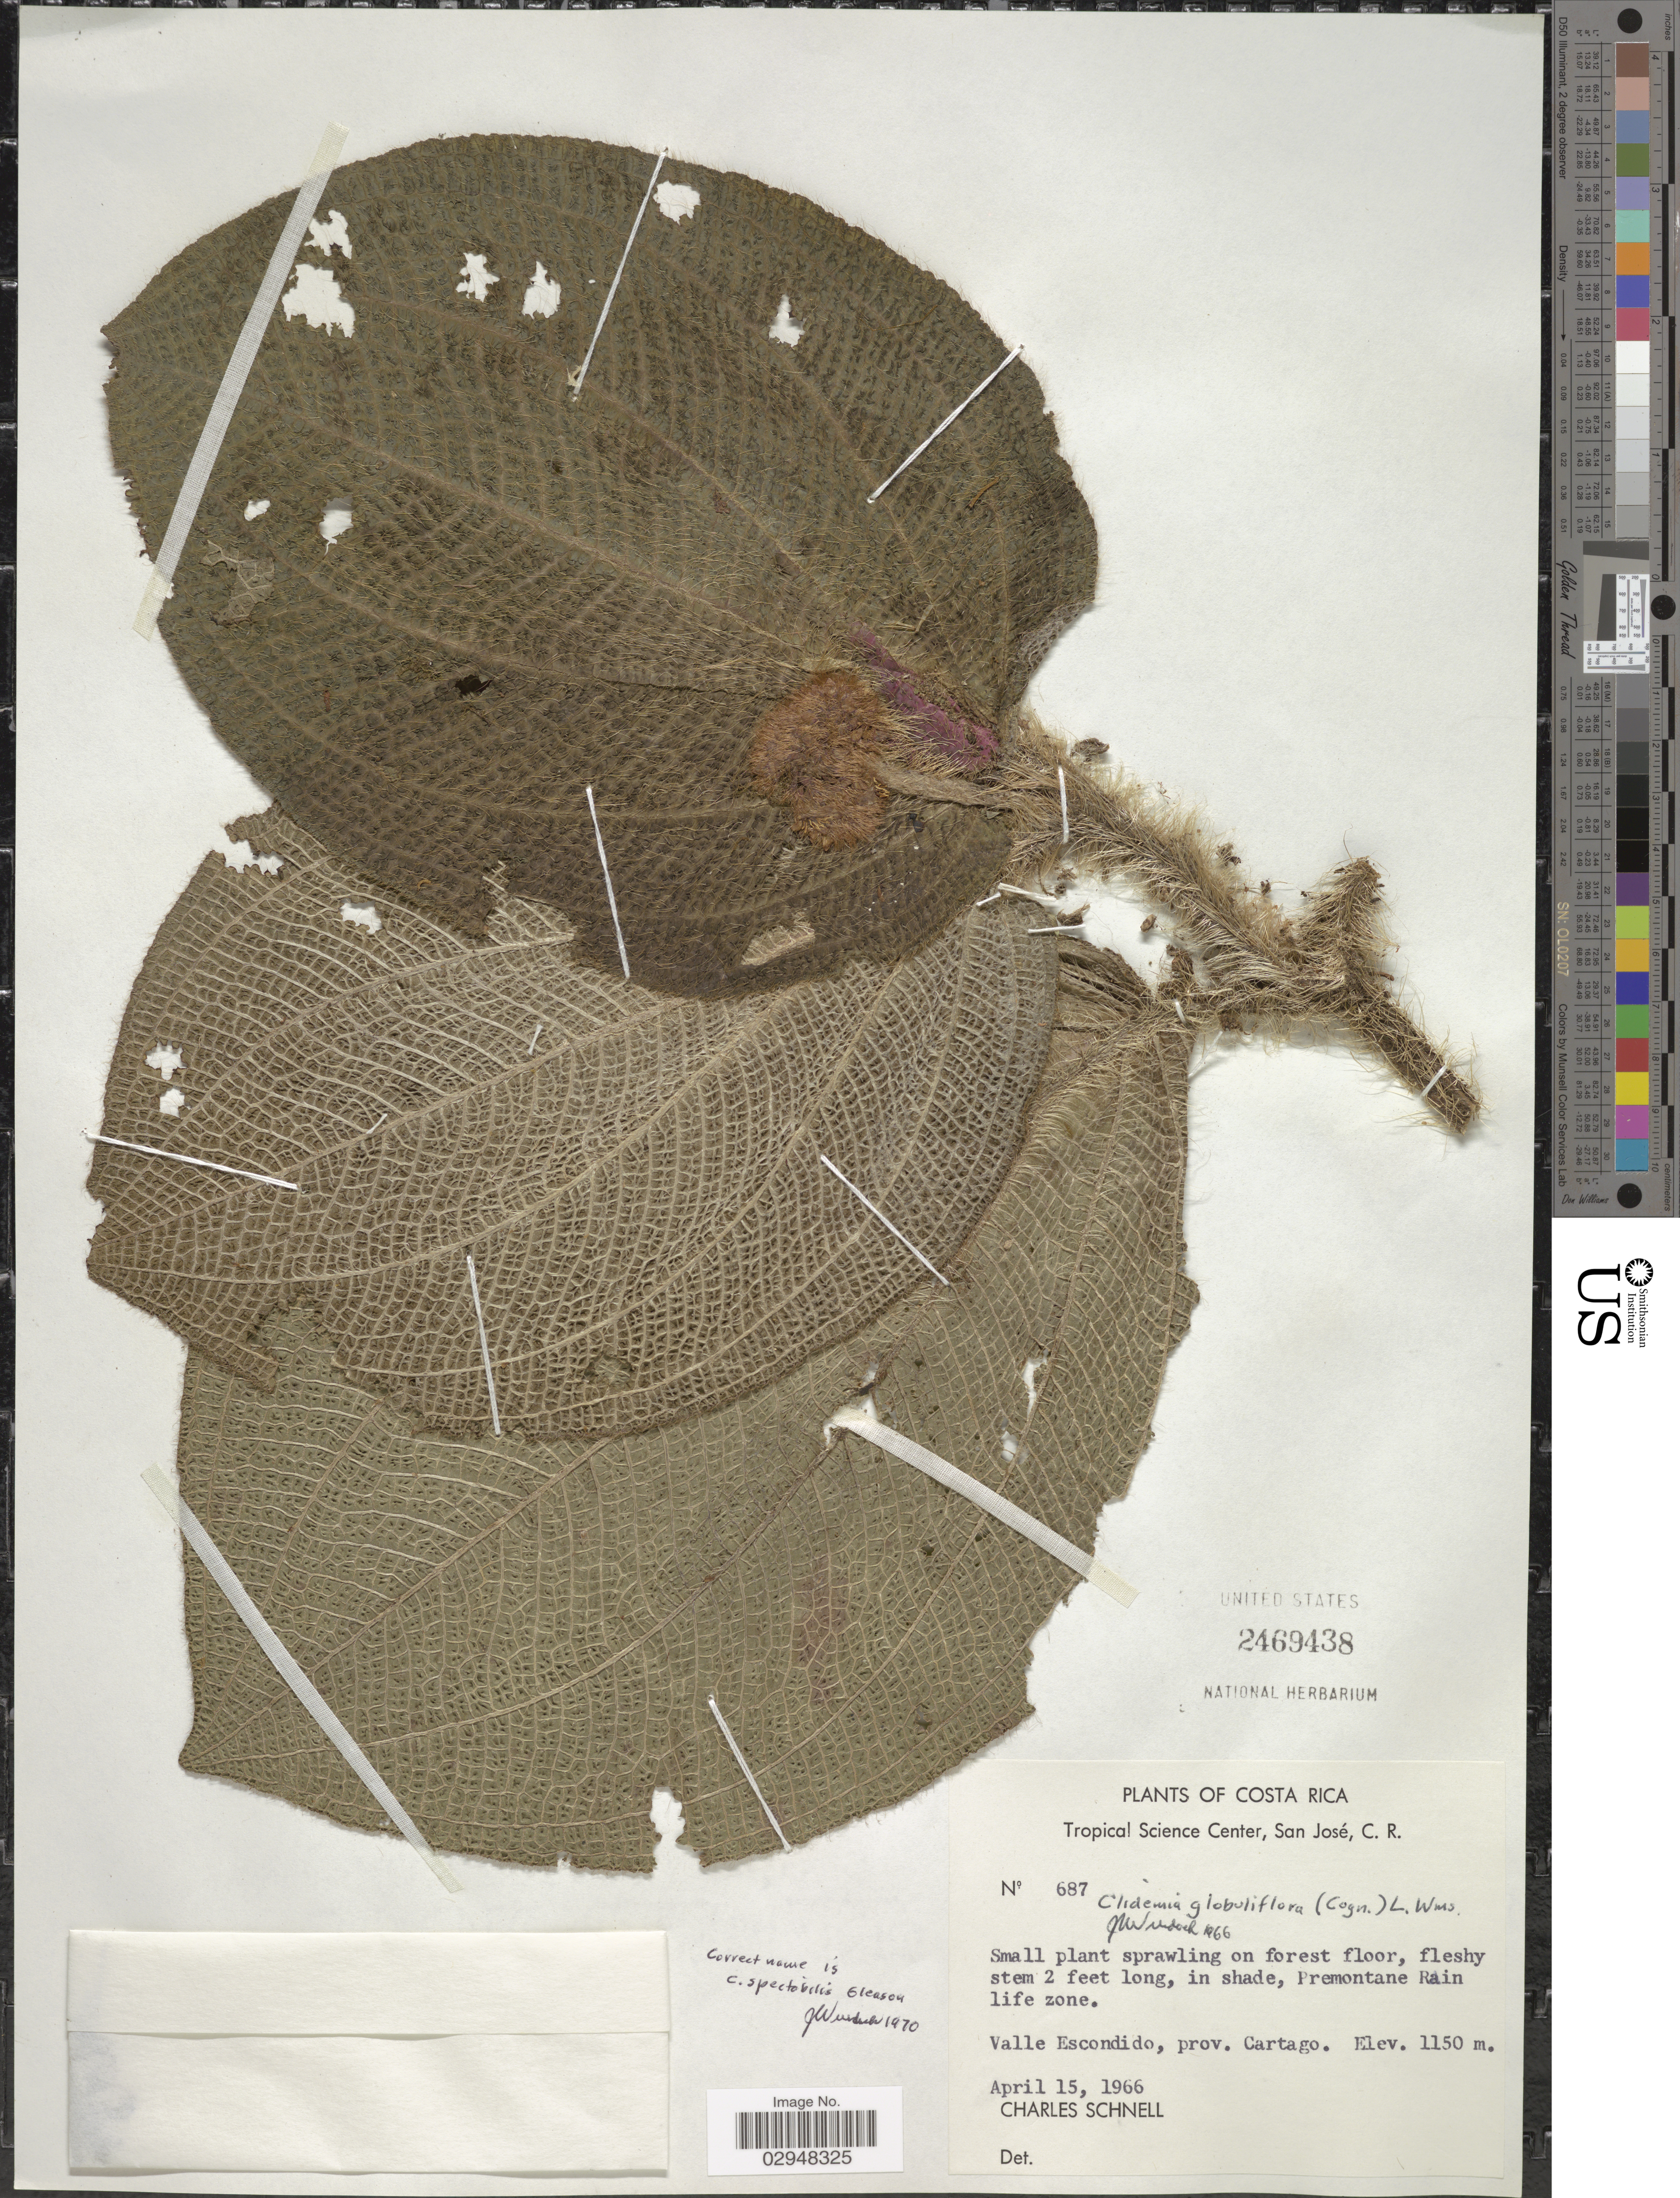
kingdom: Plantae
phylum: Tracheophyta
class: Magnoliopsida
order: Myrtales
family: Melastomataceae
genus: Clidemia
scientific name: Clidemia spectabilis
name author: Gleason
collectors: C. Schnell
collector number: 687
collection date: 1966-04-15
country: Costa Rica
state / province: Cartago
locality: Premontane Rain life zoe, Valle Escondido.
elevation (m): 1150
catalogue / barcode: US 2469438